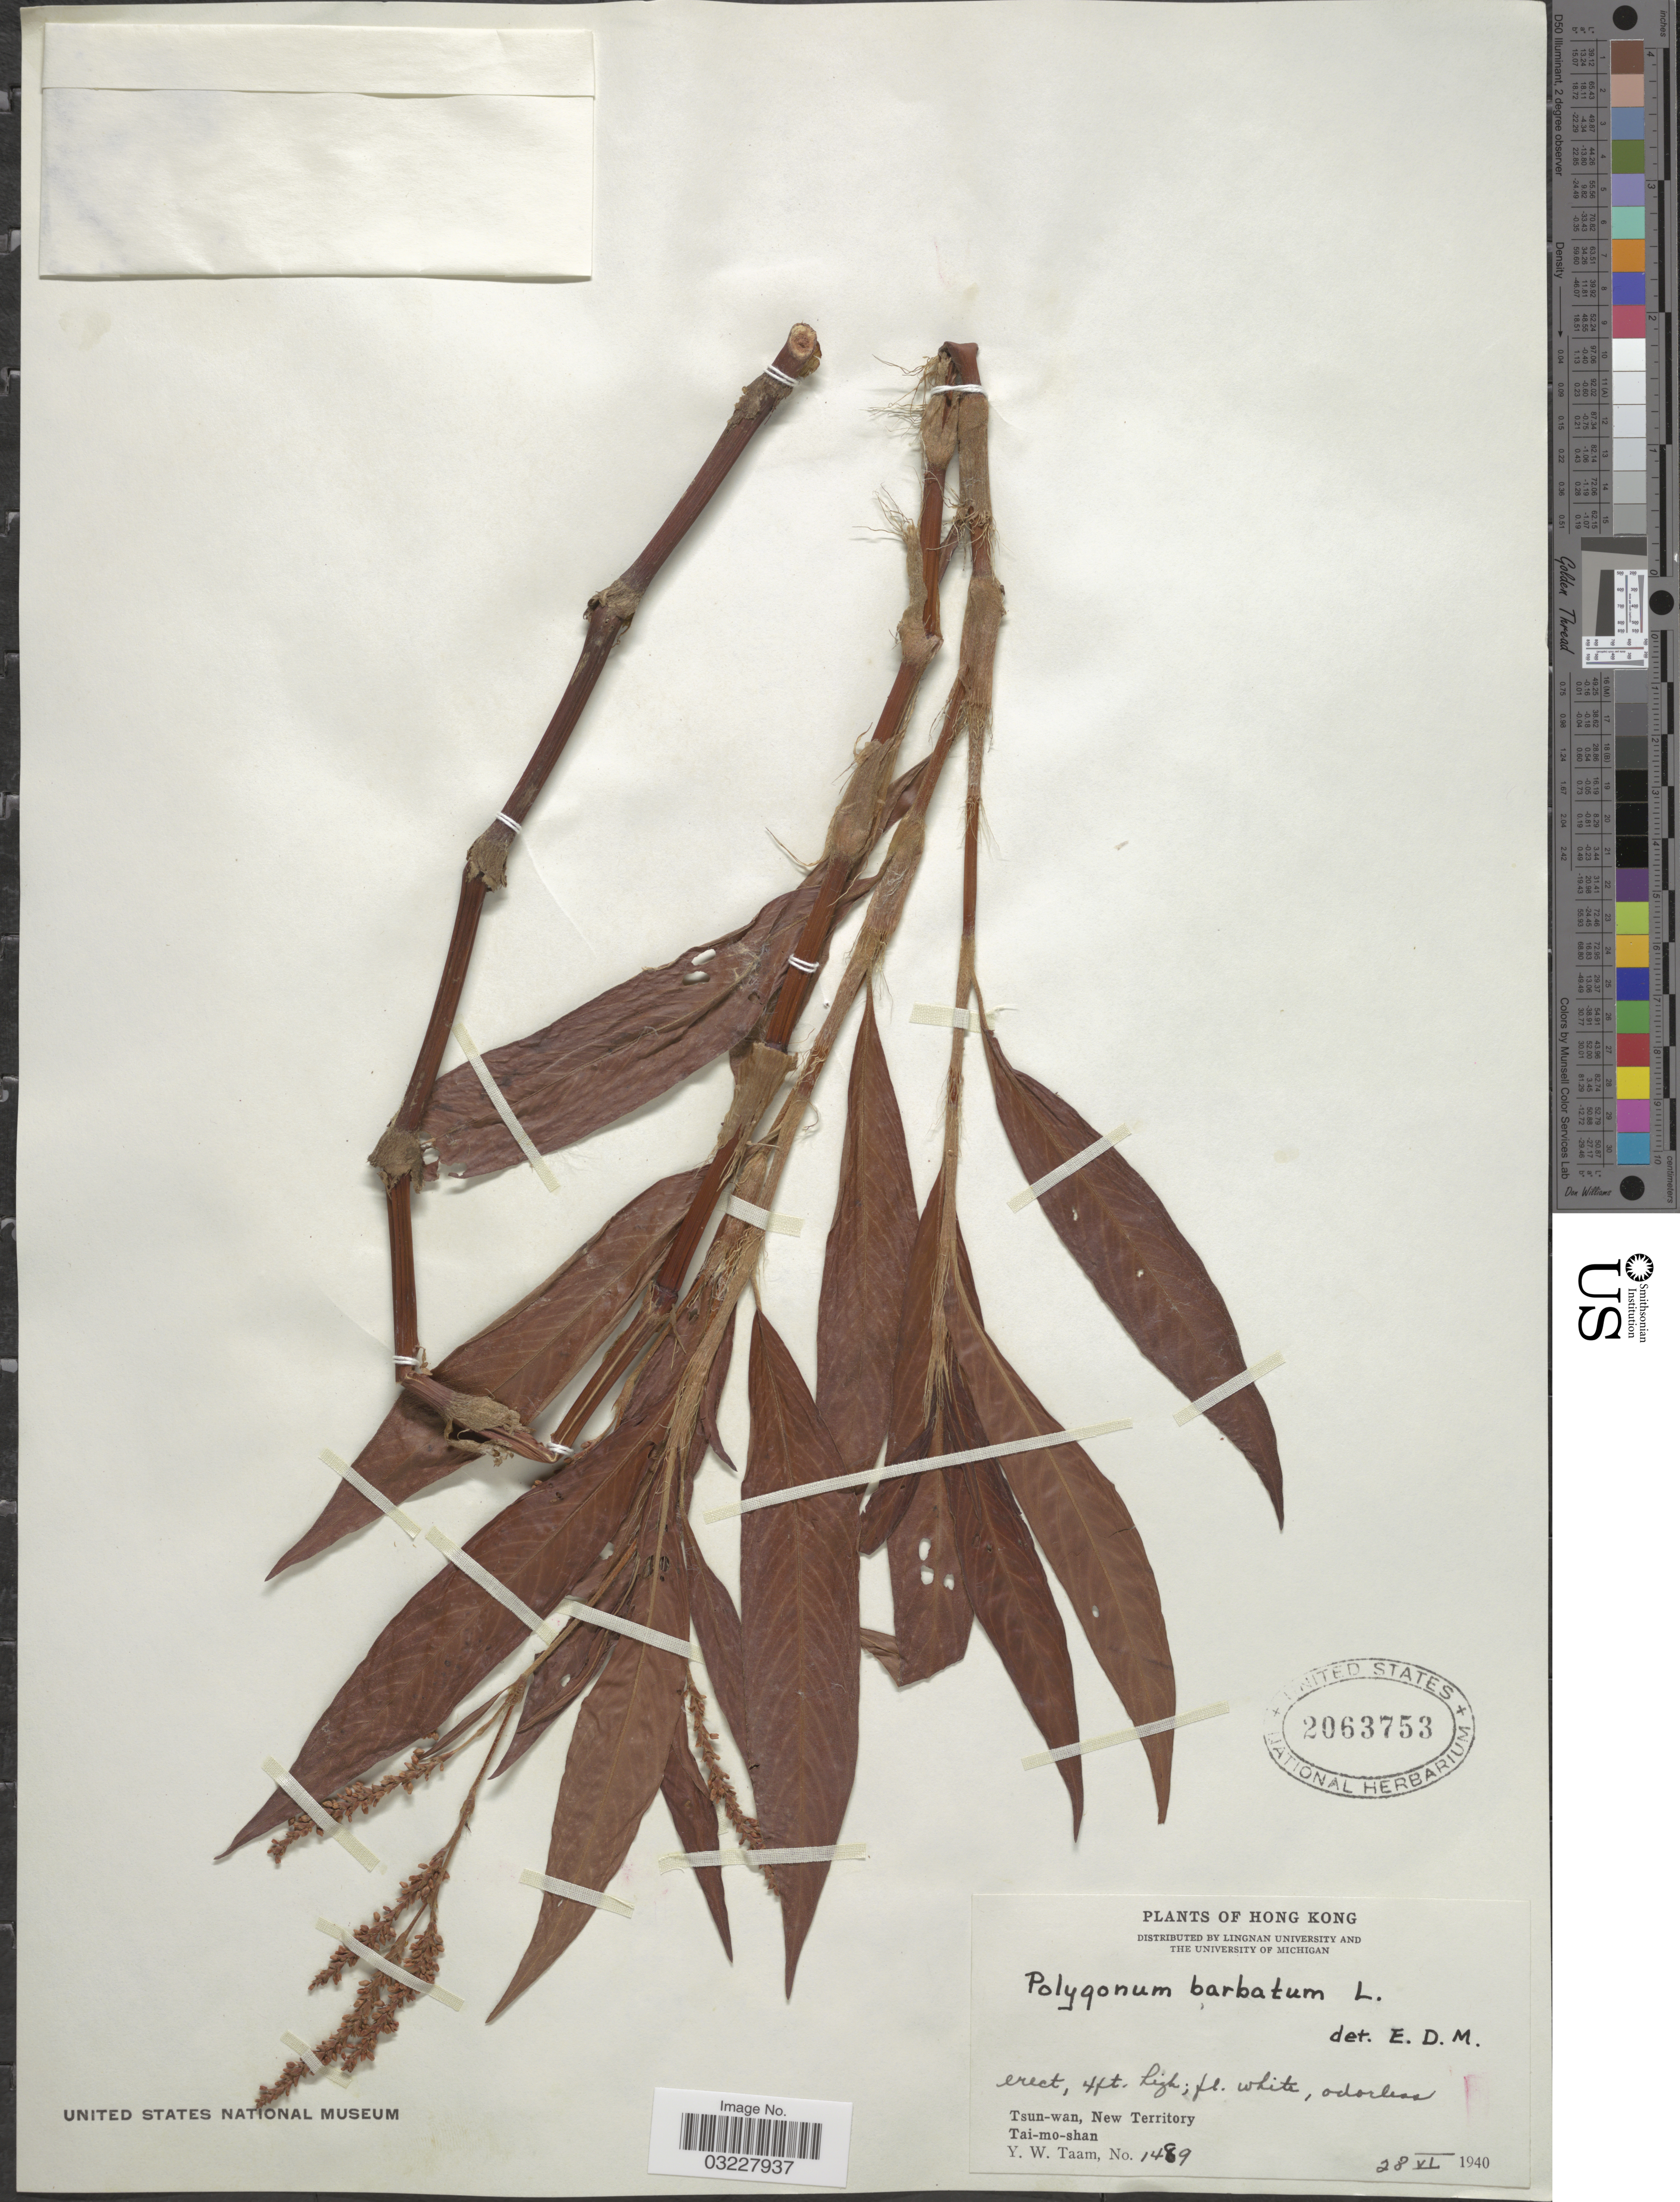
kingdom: Plantae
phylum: Tracheophyta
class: Magnoliopsida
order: Caryophyllales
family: Polygonaceae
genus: Polygonum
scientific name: Polygonum barbatum var. barbatum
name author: L.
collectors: Y. W. Taam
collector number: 1489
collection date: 1940-06-28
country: China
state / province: Hong Kong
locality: Tsun-wan, New Territory. Tai-mo-shan.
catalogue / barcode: US 2063753